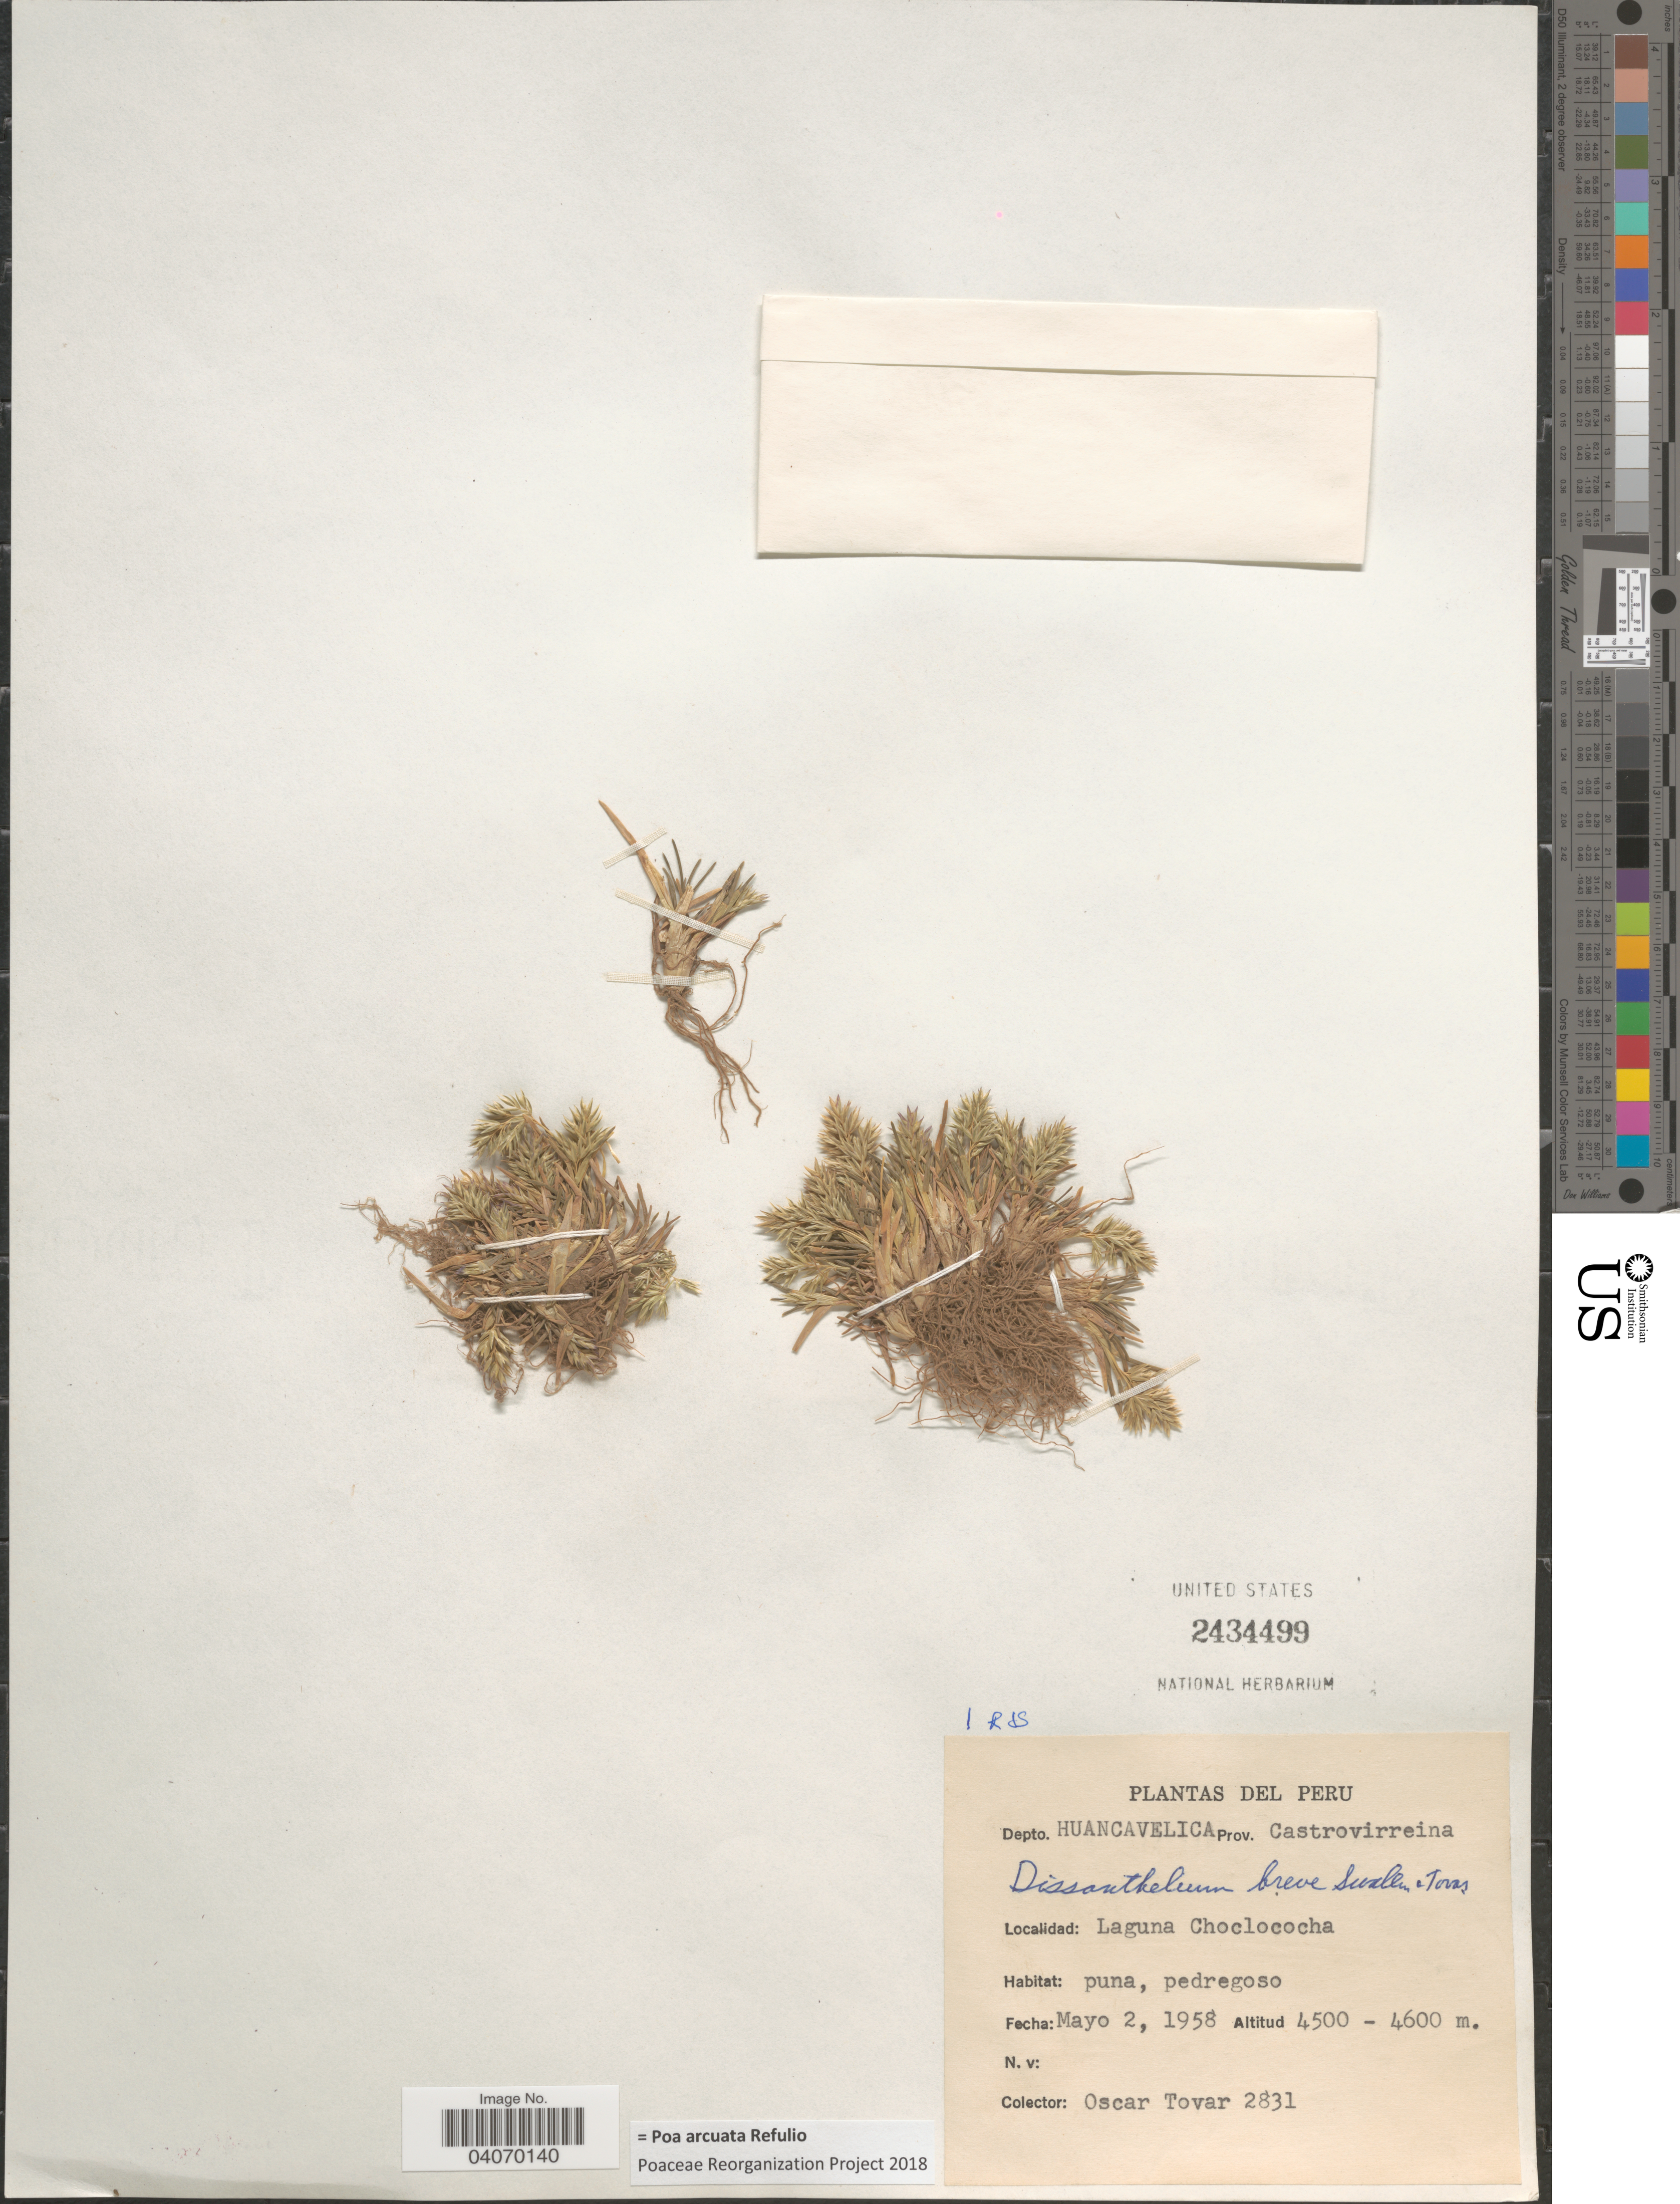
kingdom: Plantae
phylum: Tracheophyta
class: Liliopsida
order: Poales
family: Poaceae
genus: Poa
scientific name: Poa arcuata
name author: Refulio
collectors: Ó. Tovar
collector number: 2831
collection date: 1958-05-02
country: Peru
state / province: Huancavelica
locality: Depto. Huancavelica. Prov. Castrovirreina. Laguna Choclococha.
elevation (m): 4500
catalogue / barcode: US 2434499